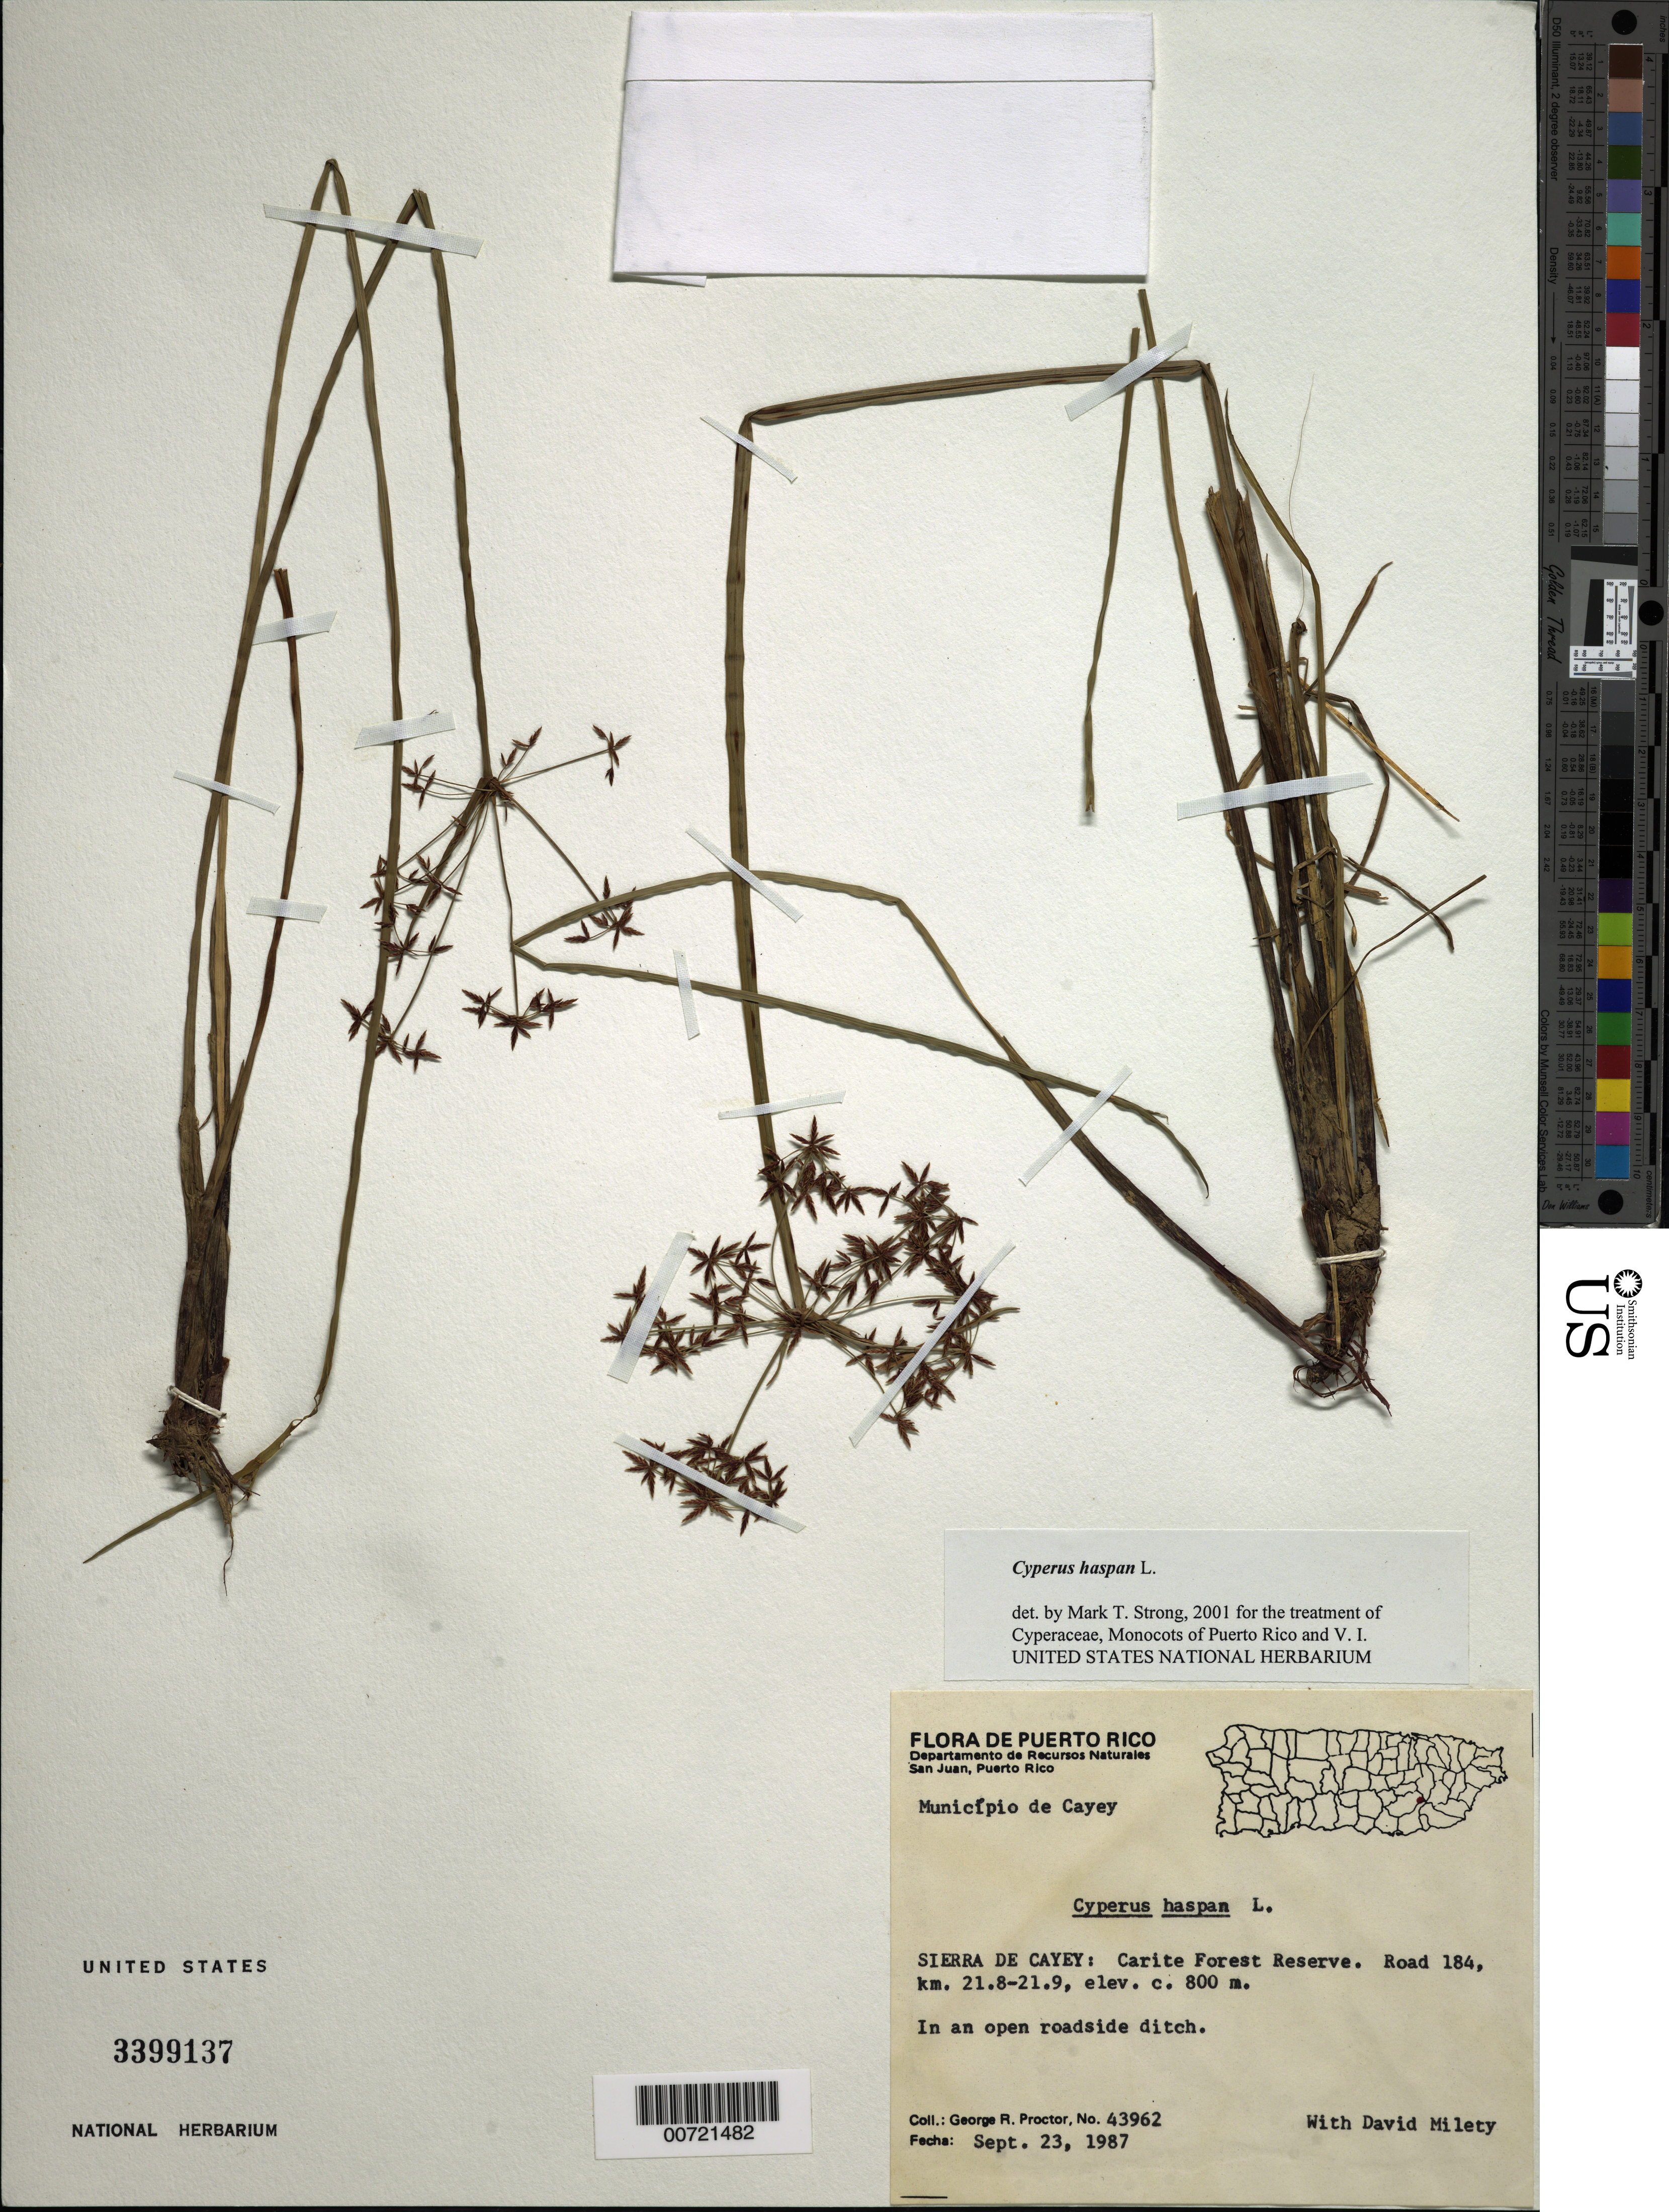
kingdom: Plantae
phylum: Tracheophyta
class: Liliopsida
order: Poales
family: Cyperaceae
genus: Cyperus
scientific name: Cyperus haspan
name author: L.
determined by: Strong, M. T., (US), Smithsonian Institution - National Museum of Natural History (UNITED STATES)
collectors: G. R. Proctor & D. Milety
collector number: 43962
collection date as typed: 23 Sep 1987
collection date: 1987-09-23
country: Puerto Rico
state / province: Cayey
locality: Cayey: Sierra de Cayey, Carite Forest Reserve, Rd 184, km 12.8-21.9.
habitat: In an open roadside ditch.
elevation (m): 800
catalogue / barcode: US 3399137